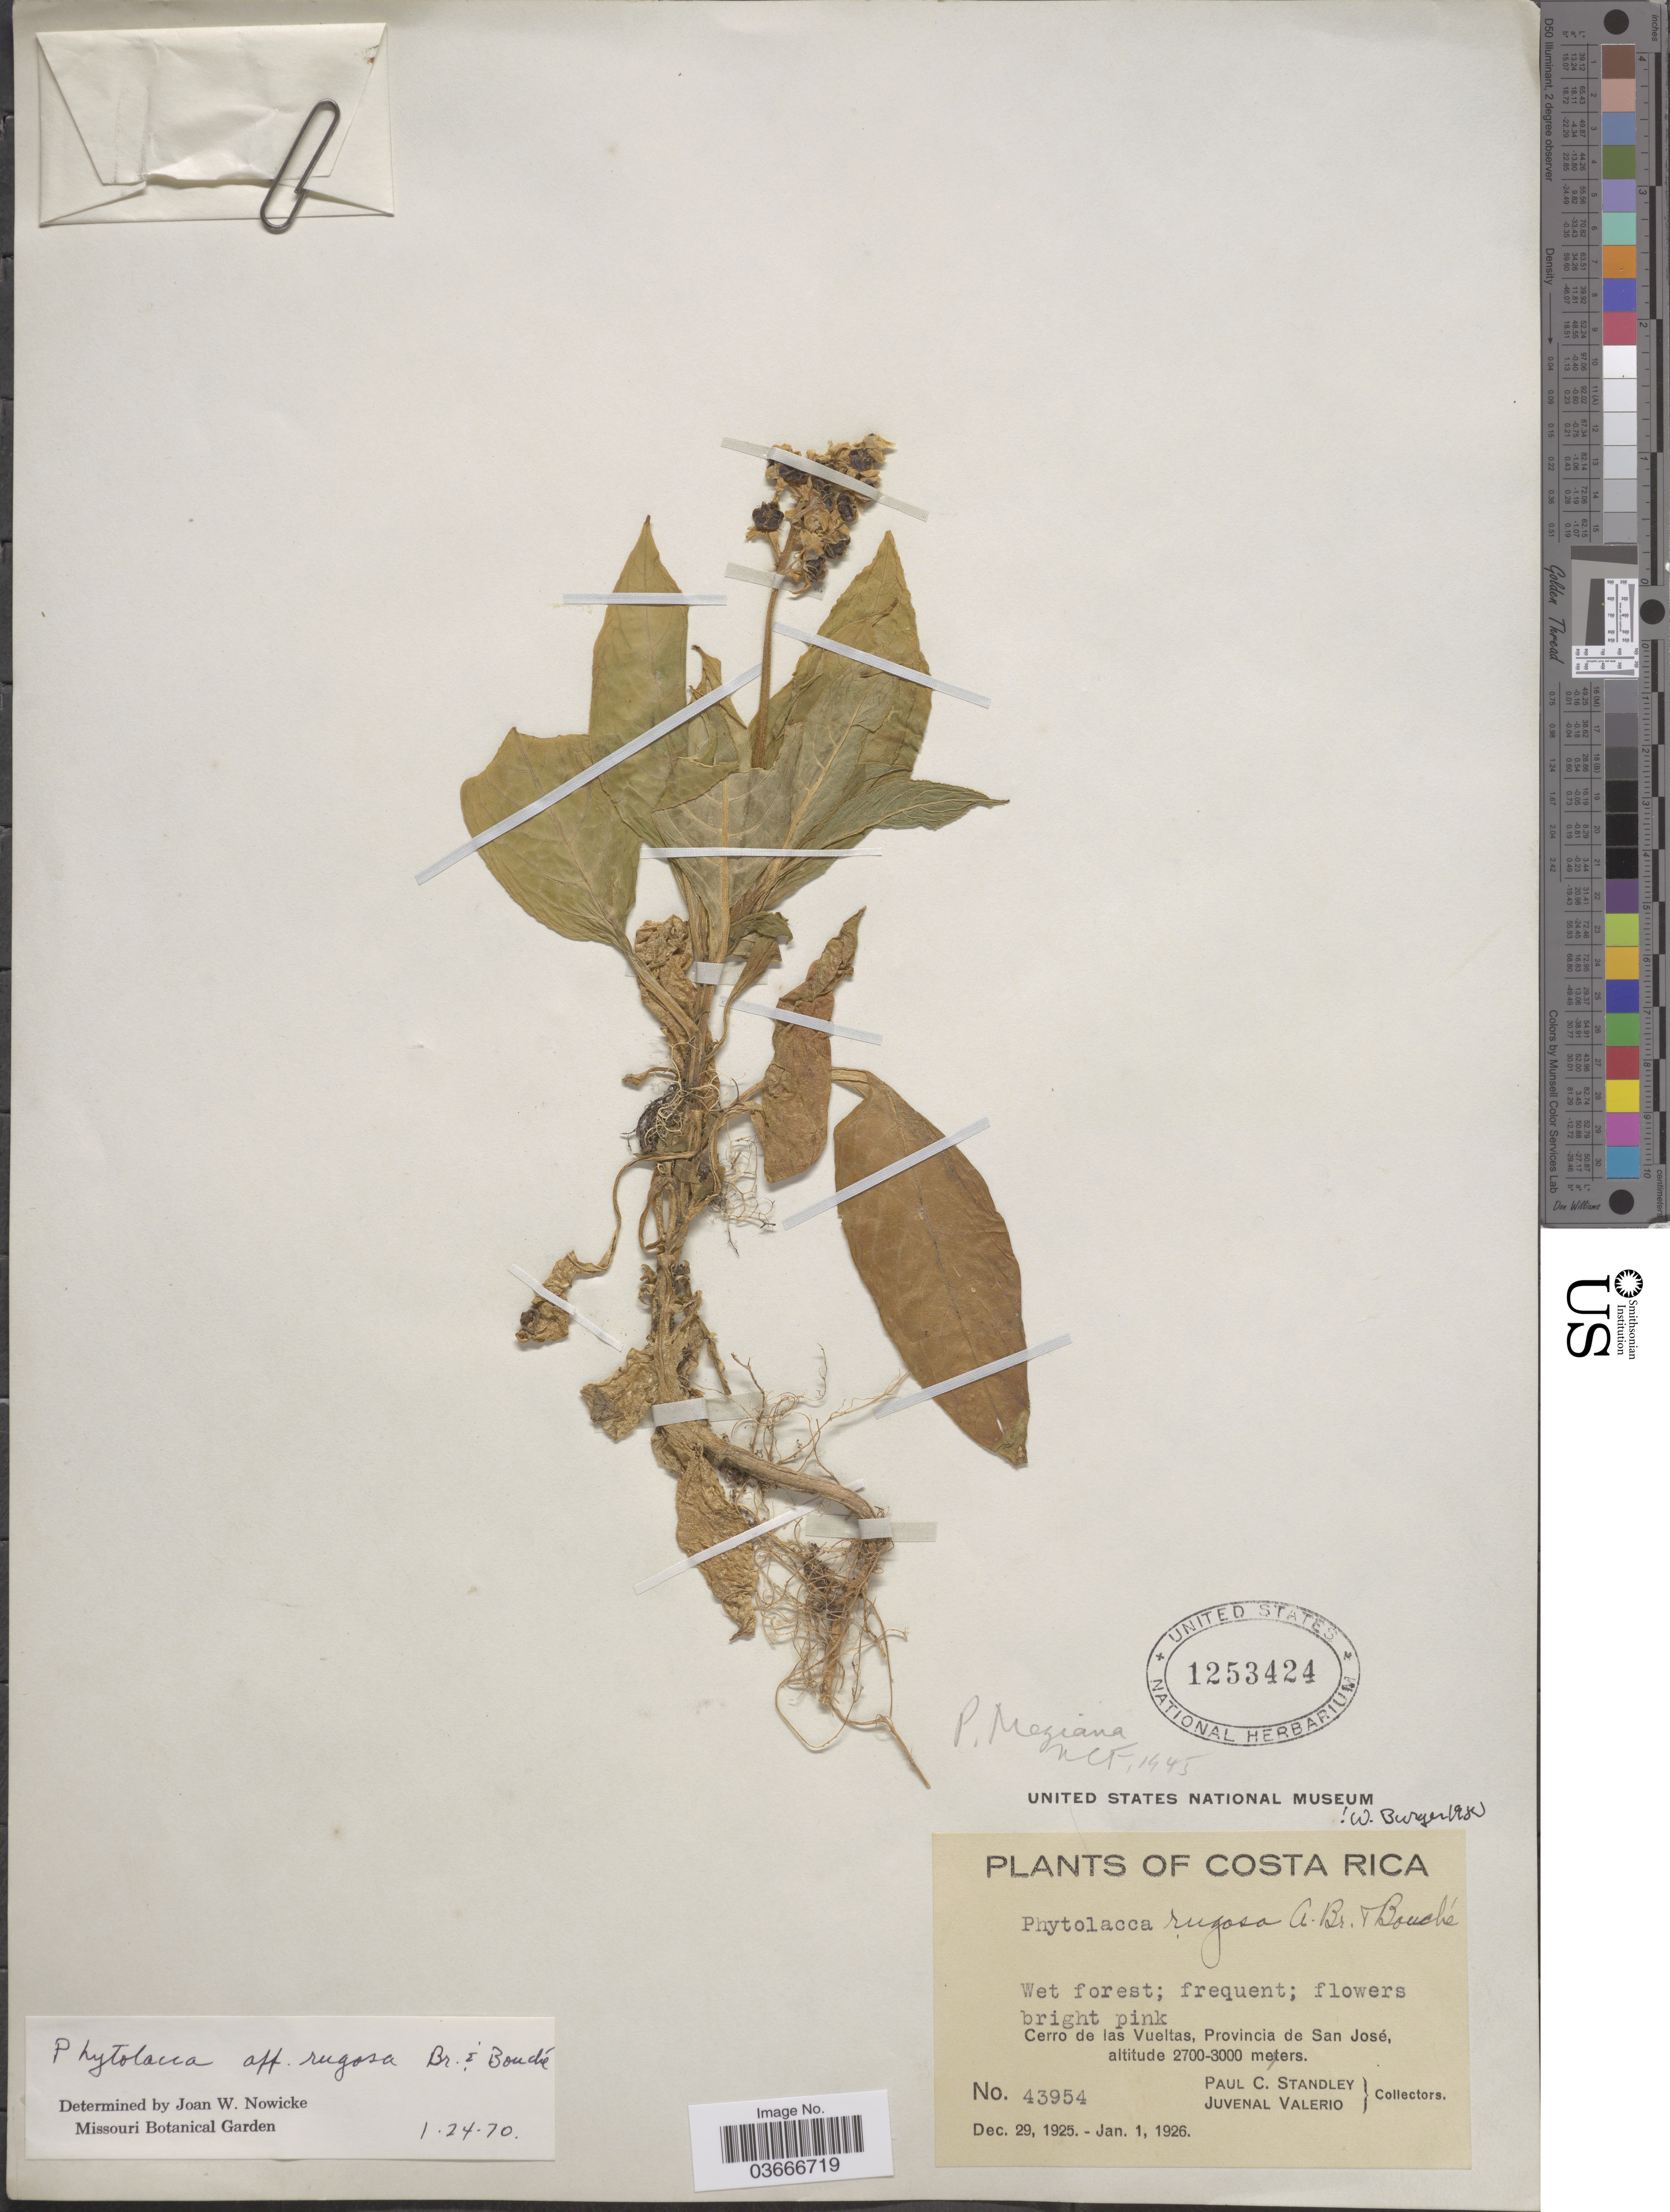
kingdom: Plantae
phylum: Tracheophyta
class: Magnoliopsida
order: Caryophyllales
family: Phytolaccaceae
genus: Phytolacca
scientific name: Phytolacca rugosa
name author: A. Braun & C.D. Bouché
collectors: P. C. Standley & J. Valerio R.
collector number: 43954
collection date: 1925-12-29/1926-01-01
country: Costa Rica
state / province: San José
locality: Cerro de las Vueltas.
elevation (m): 2700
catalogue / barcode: US 1253424